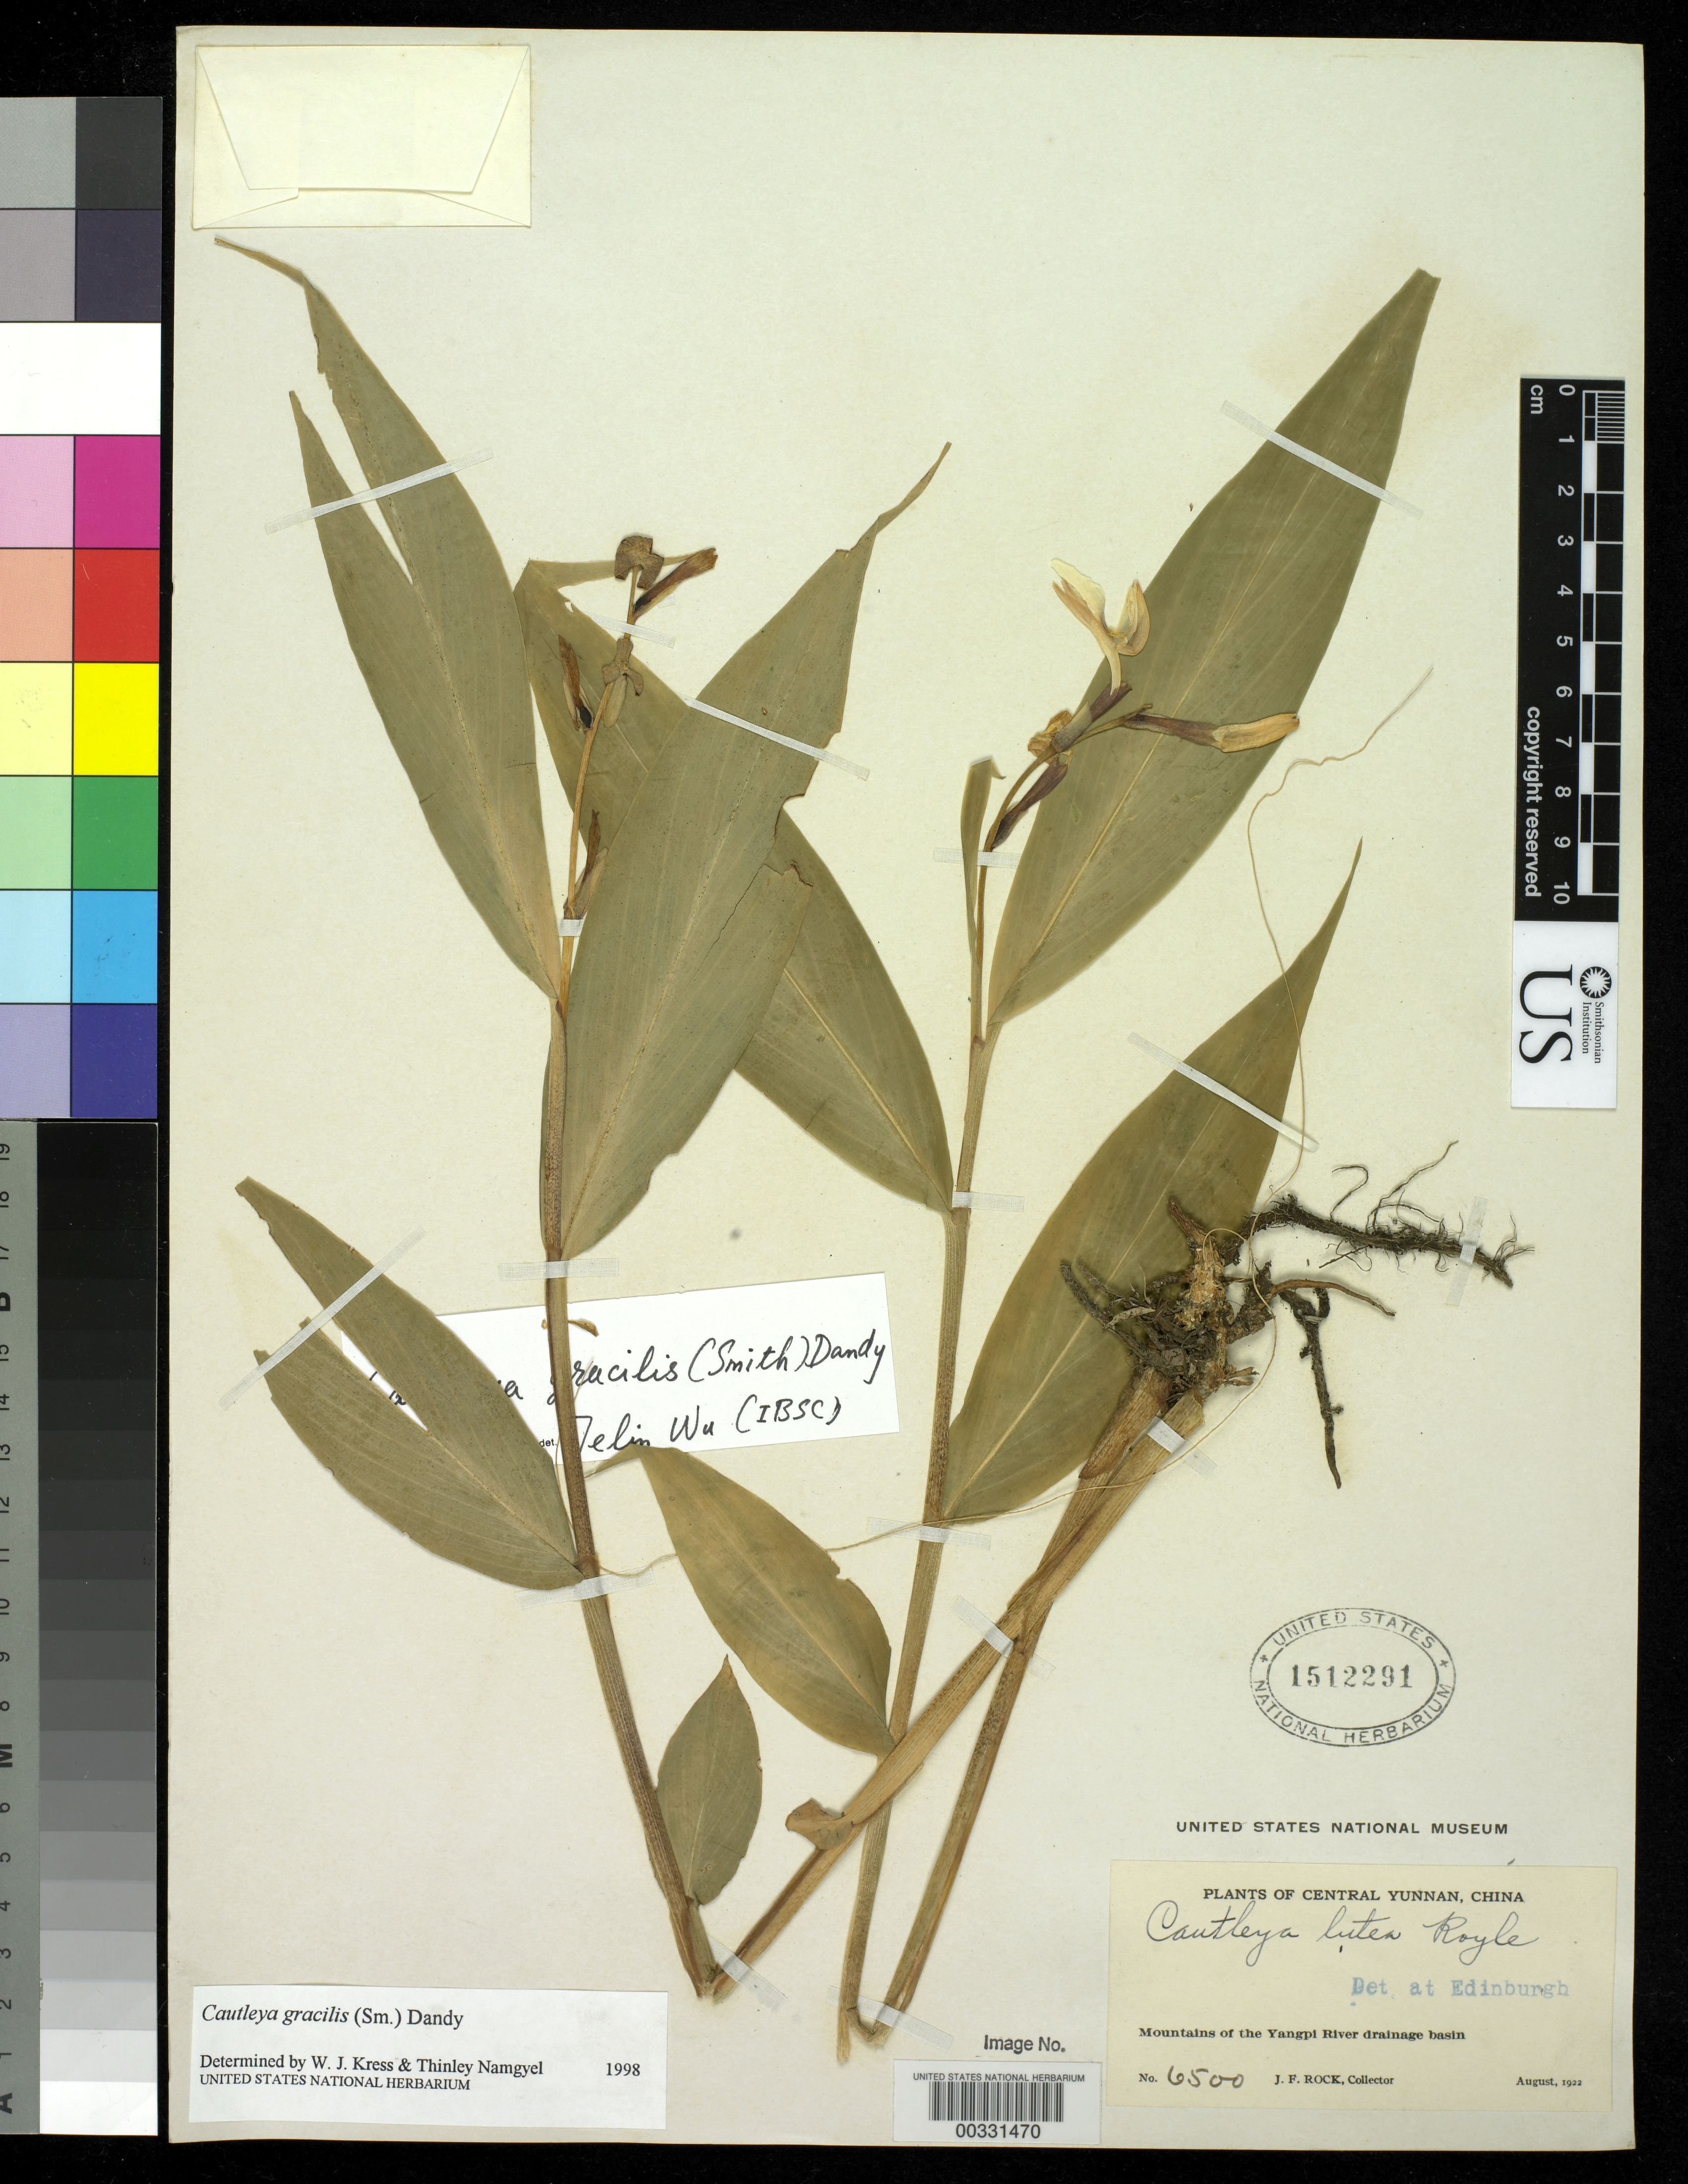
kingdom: Plantae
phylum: Tracheophyta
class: Liliopsida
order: Zingiberales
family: Zingiberaceae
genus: Cautleya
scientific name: Cautleya gracilis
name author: (Sm.) Dandy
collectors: J. F. Rock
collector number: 6500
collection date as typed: Aug 1922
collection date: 1922-08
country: China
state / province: Yunnan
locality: Plants of central yunnan, mountains of yangpi river drainage basin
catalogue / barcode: US 1512291